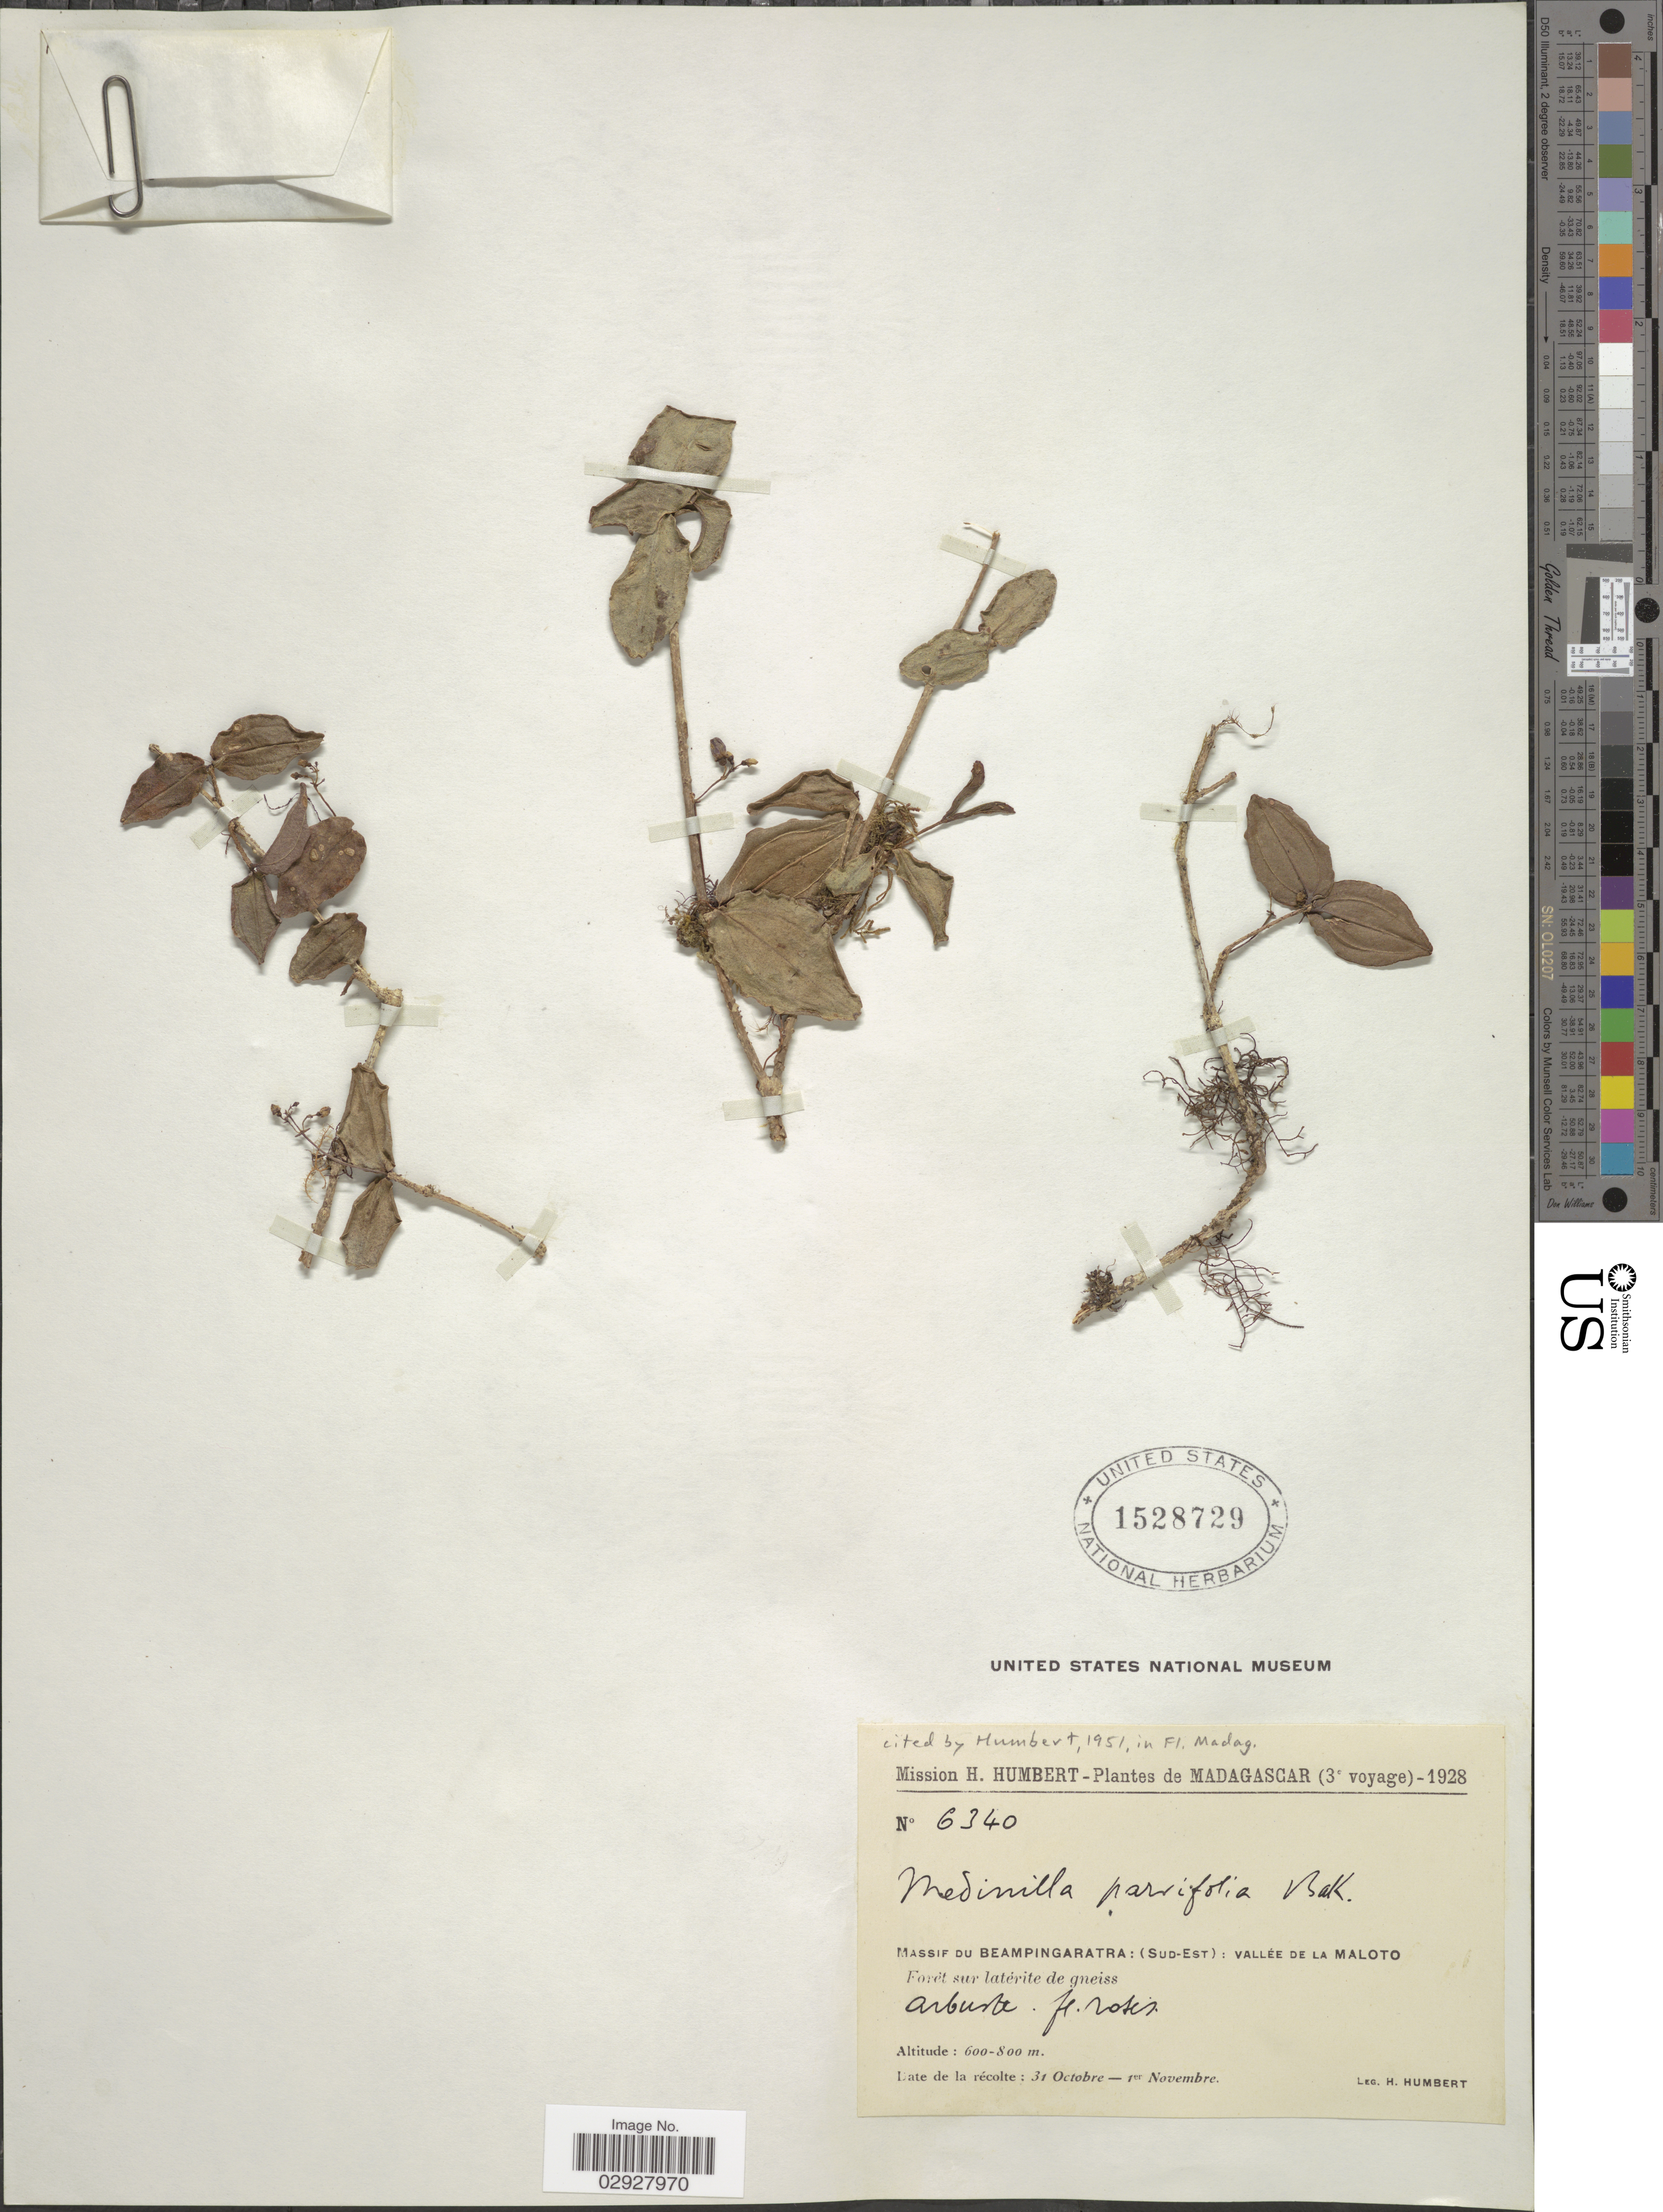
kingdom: Plantae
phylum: Tracheophyta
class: Magnoliopsida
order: Myrtales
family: Melastomataceae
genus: Medinilla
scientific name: Medinilla parvifolia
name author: Baker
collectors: H. Humbert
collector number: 6340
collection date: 1928-10-31/1928-11-01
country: Madagascar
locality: Massif du Beampingaratra: (Sud-Est): Vallée de la Maloto.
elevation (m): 600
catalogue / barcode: US 1528729